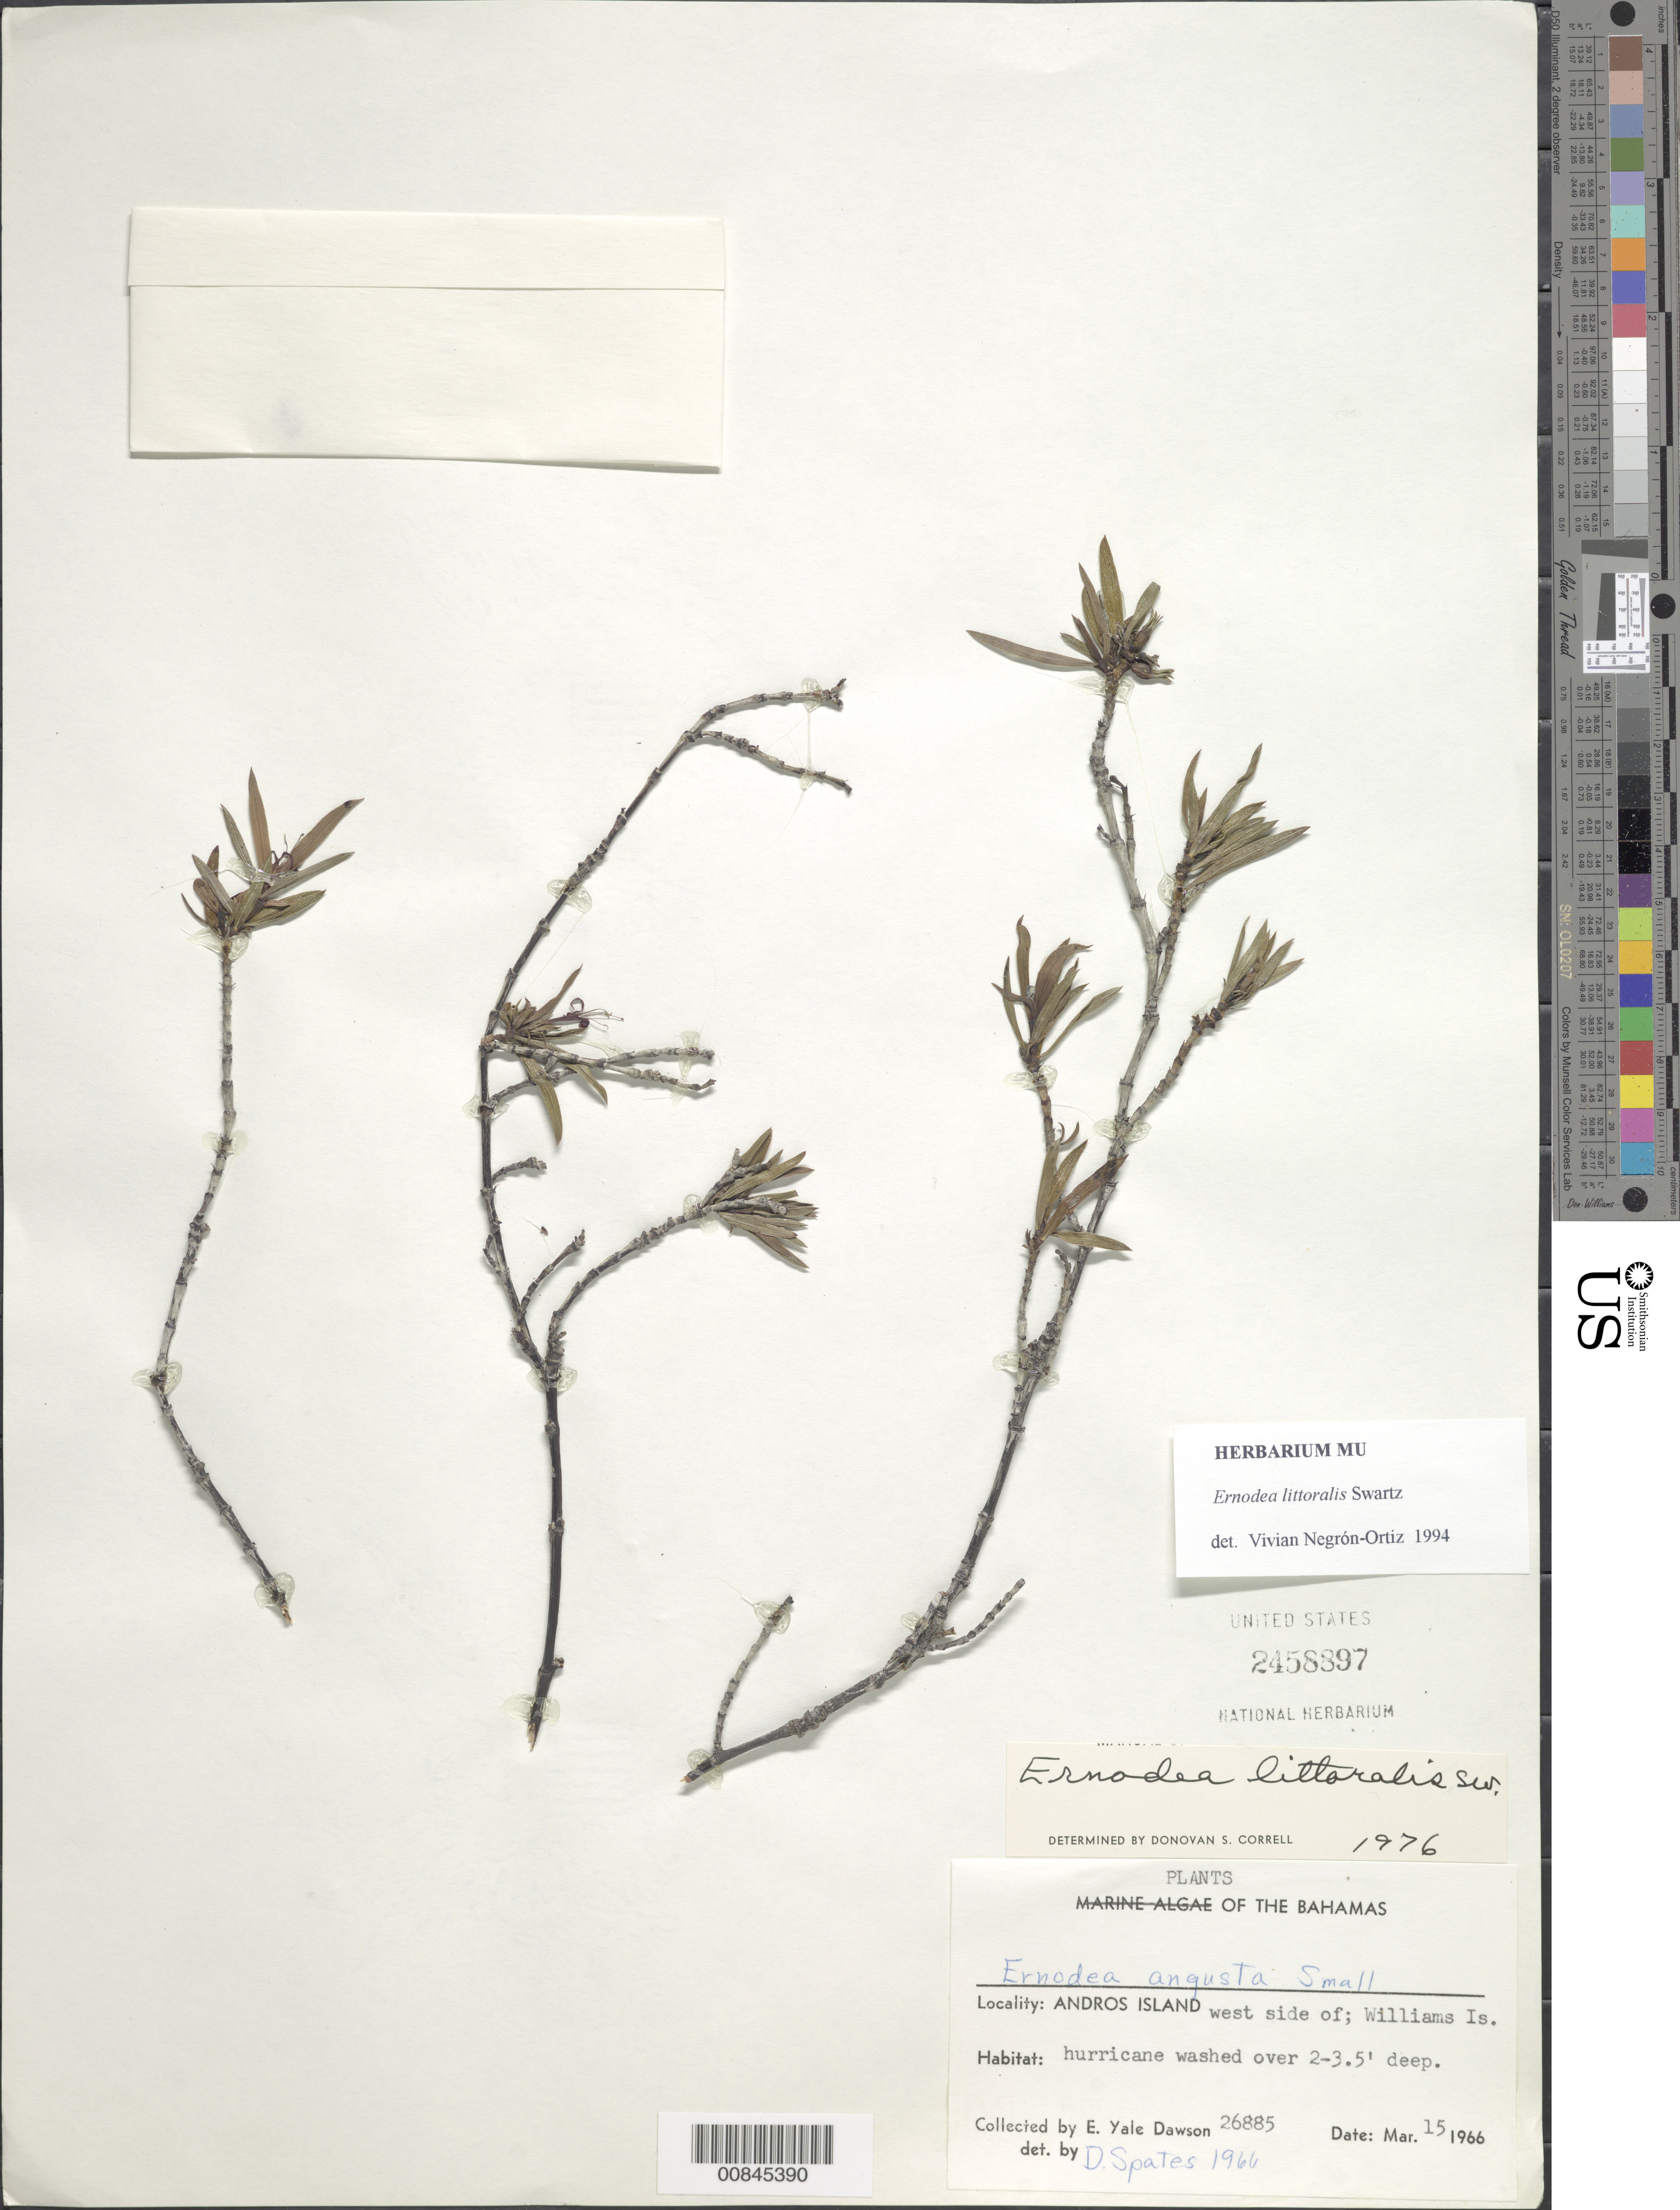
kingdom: Plantae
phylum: Tracheophyta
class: Magnoliopsida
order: Gentianales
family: Rubiaceae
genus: Ernodea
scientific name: Ernodea littoralis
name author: Sw.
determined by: Correll, D. S.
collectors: E. Y. Dawson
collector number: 26885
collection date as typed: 15 Mar 1966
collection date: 1966-03-15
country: Bahamas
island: Andros Island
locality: West side of Williams Is.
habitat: Area hurricane washed over, 2-3.5' deep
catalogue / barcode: US 2458897